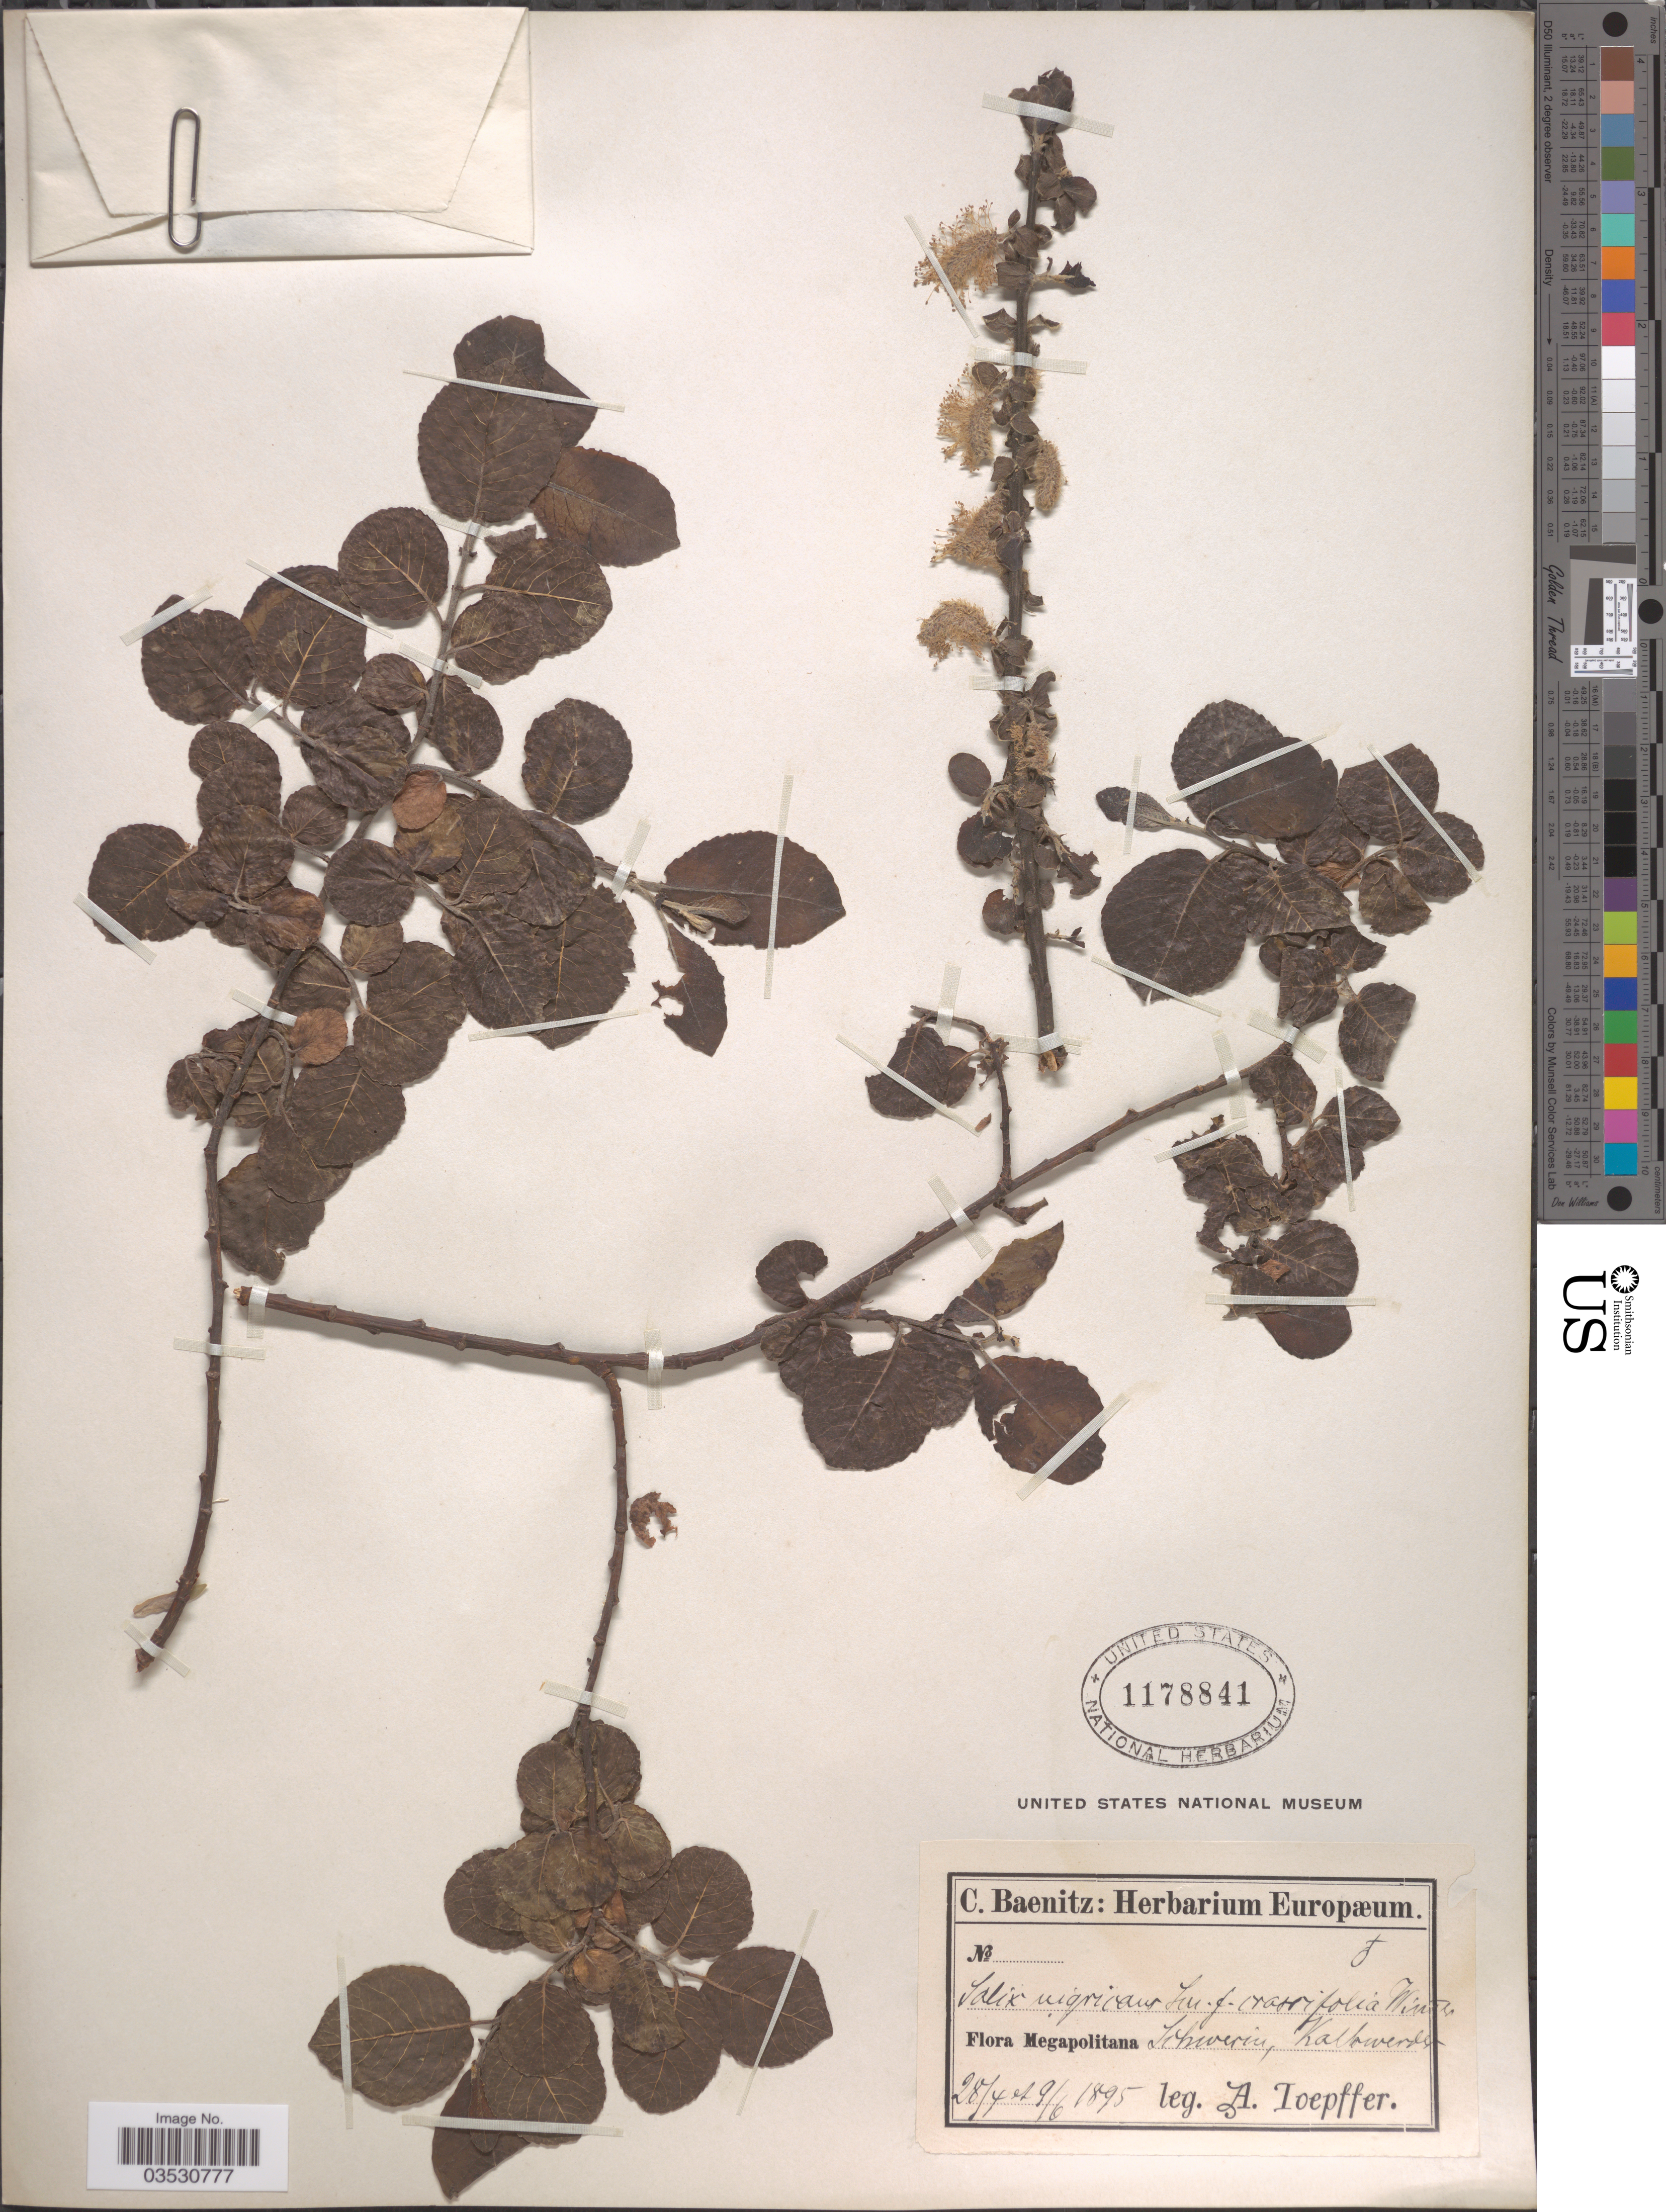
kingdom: Plantae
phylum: Tracheophyta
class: Magnoliopsida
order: Malpighiales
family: Salicaceae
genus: Salix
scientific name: Salix nigricans f. crassifolia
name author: (Schleich. ex J. Forbes) Wimm.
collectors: A. Toepffer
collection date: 1895-04-28/1895-06-09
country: Germany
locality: Megapolitana. Schwerin Kalkwerder.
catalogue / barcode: US 1178841